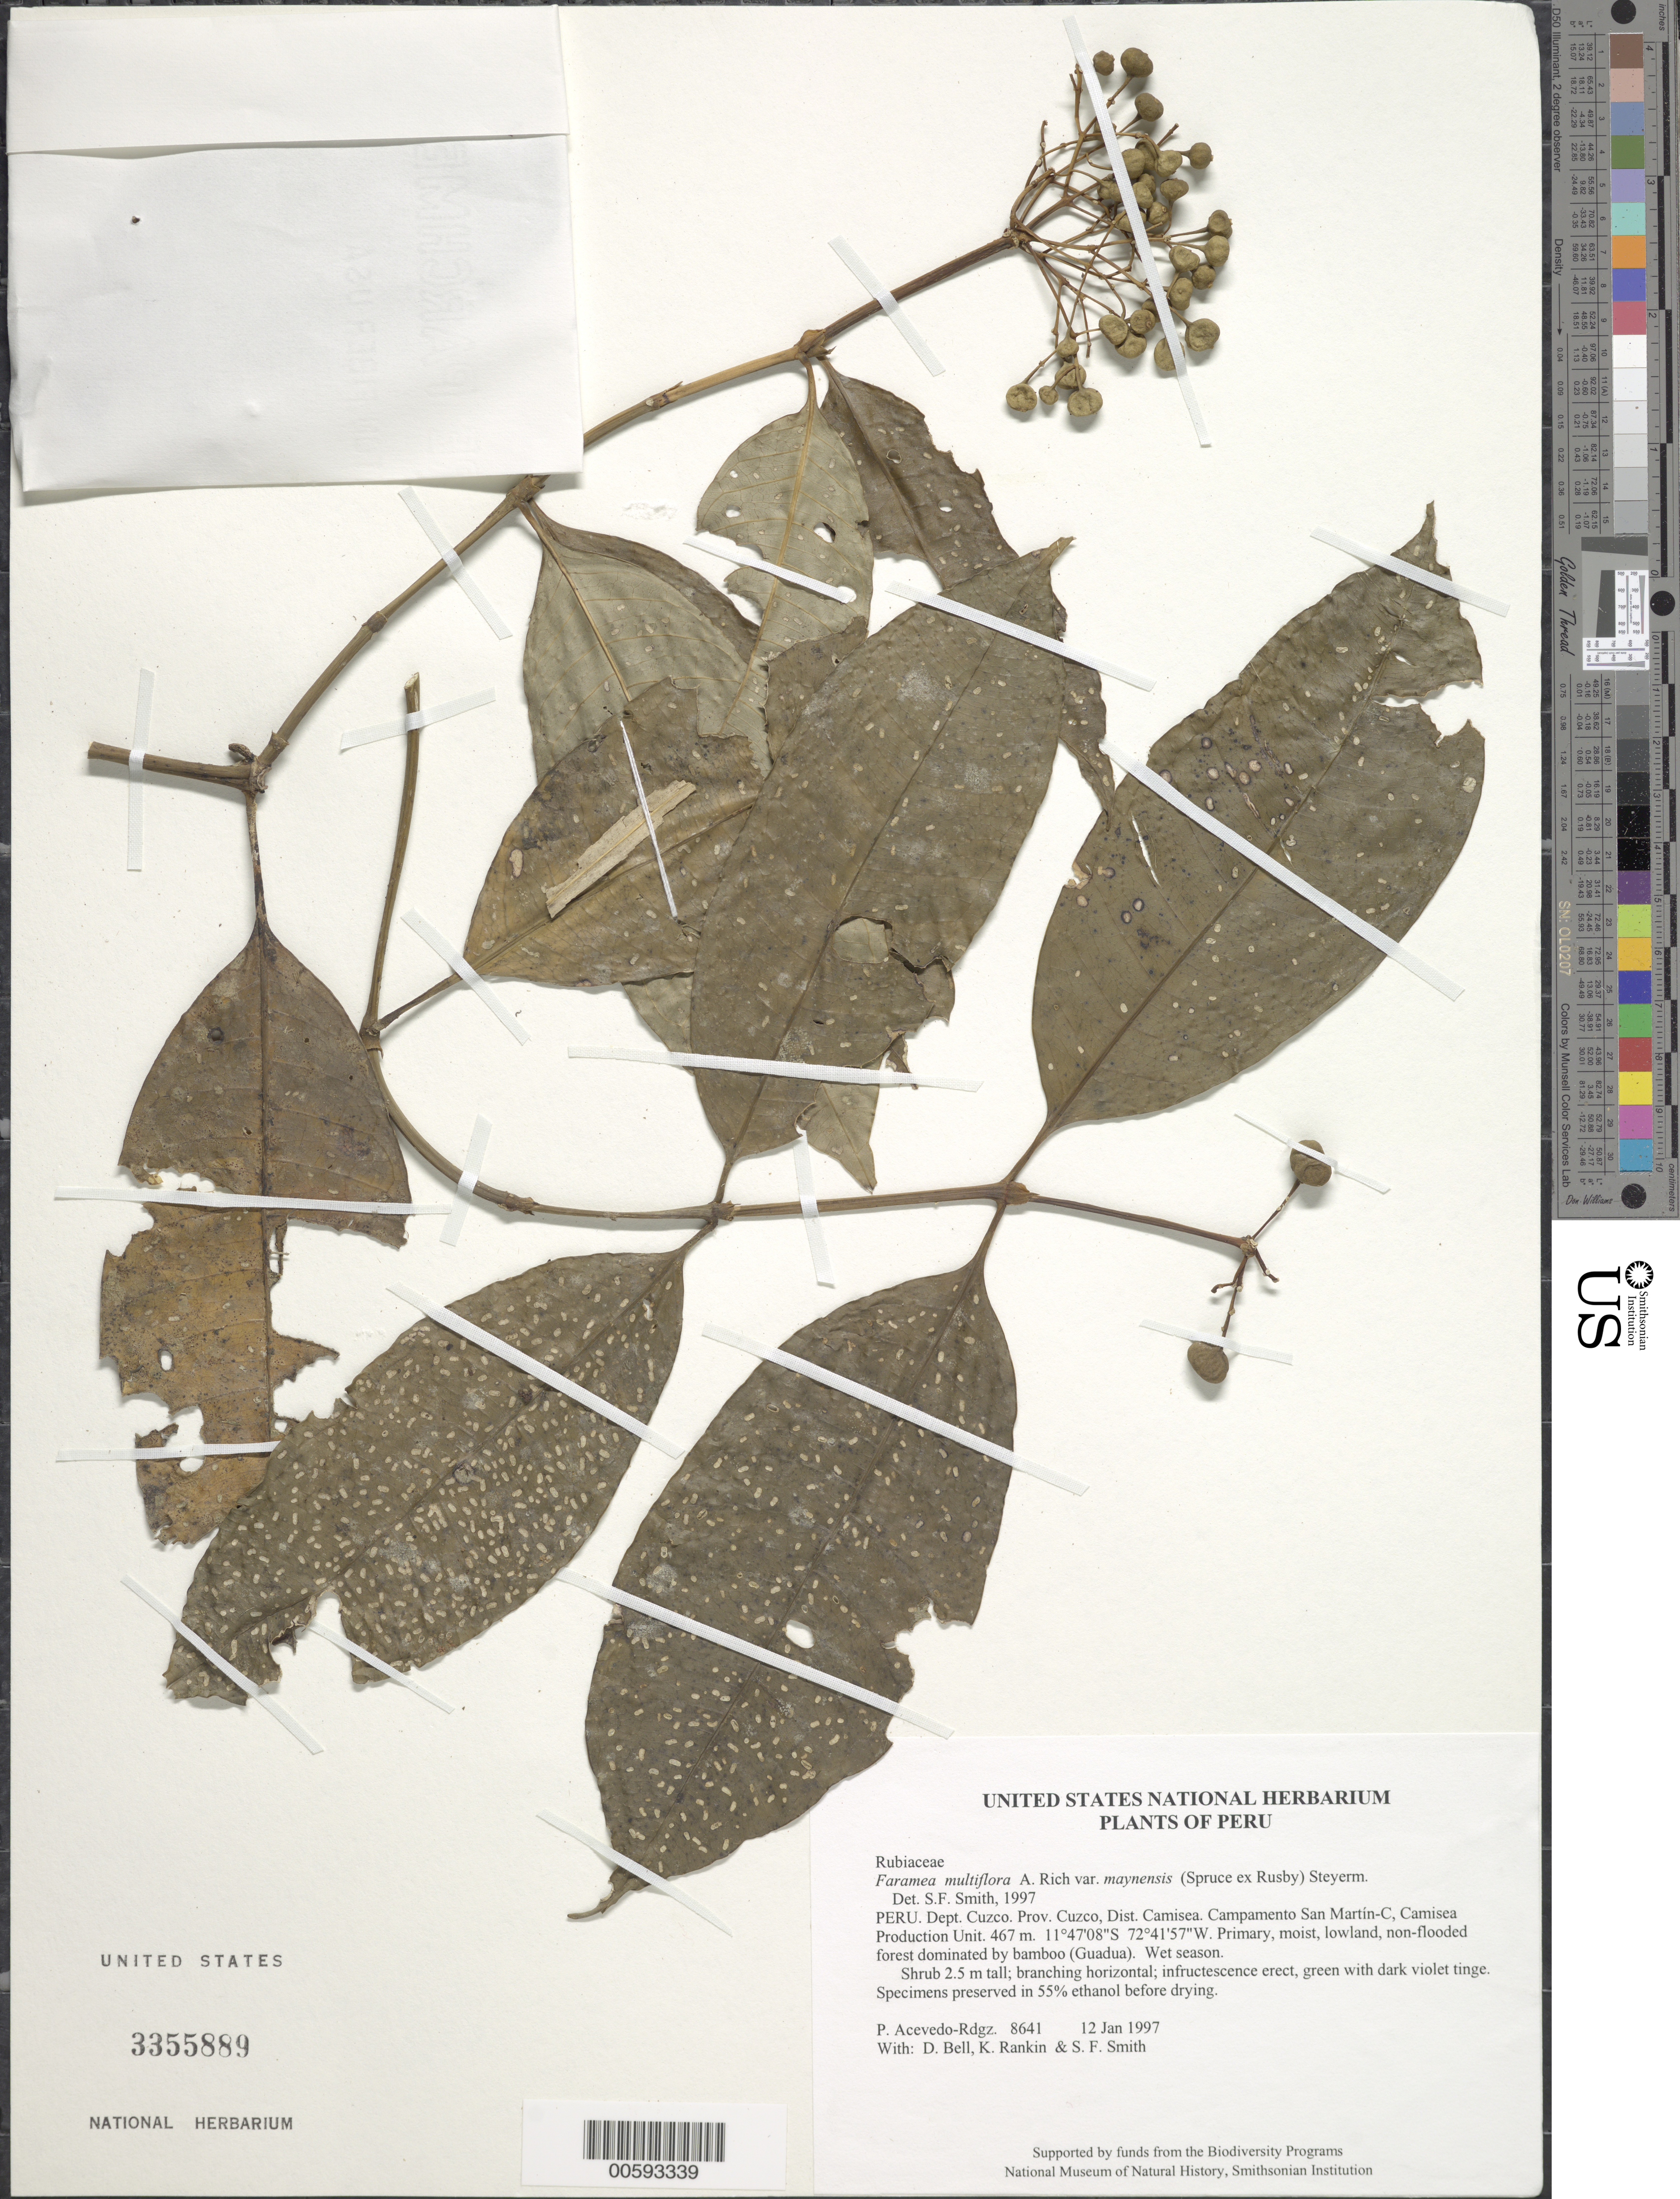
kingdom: Plantae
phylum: Tracheophyta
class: Magnoliopsida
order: Gentianales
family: Rubiaceae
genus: Faramea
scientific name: Faramea multiflora var. maynensis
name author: (Spruce ex Rusby) Steyerm.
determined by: Smith, Stephen F., (US), NMNH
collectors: P. Acevedo-Rodr., D. A. Bell, K. B. Rankin & S.F. Smith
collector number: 8641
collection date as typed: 12 Jan 1997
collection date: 1997-01-12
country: Peru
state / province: Cusco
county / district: Cusco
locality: Districto Camisea, Campamento San Martín-C, Camisea Production Unit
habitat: Primary, moist, lowland, non-flooded forest dominated by bamboo (Guadua). Wet season.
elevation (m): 467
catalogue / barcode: US 3355889